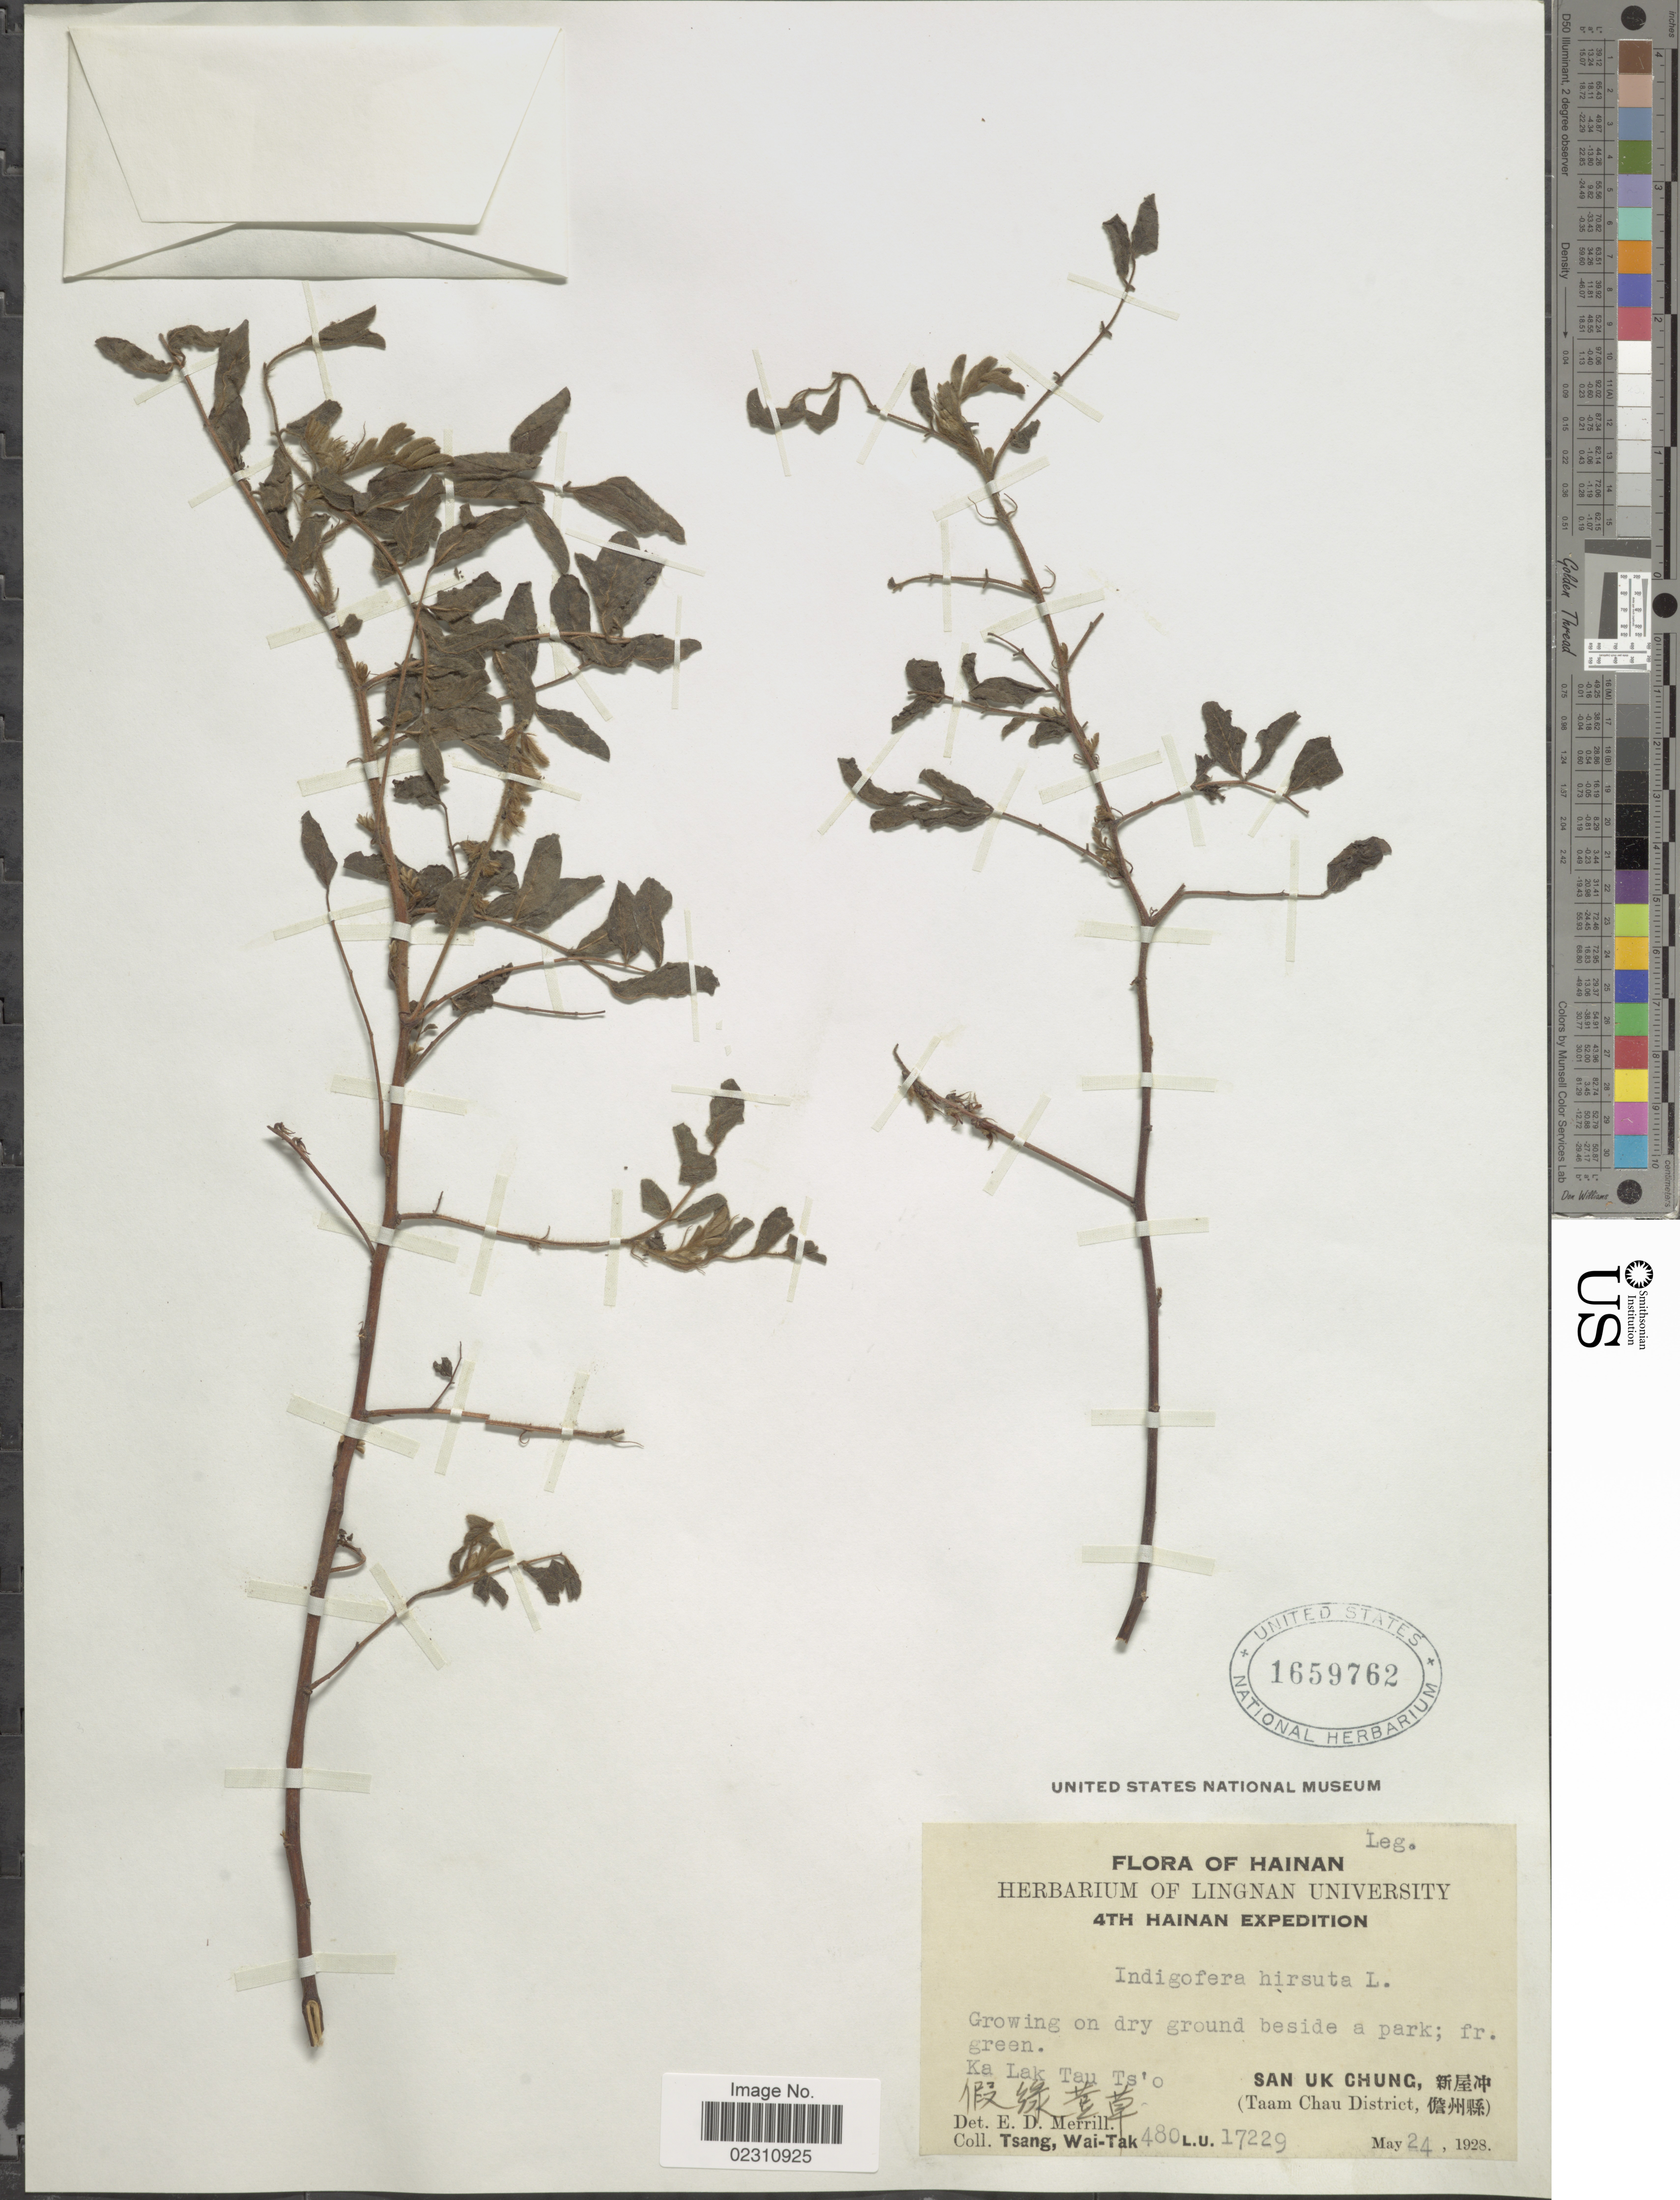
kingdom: Plantae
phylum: Tracheophyta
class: Magnoliopsida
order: Fabales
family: Fabaceae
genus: Indigofera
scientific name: Indigofera hirsuta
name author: L.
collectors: W. T. Tsang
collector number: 480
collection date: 1928-05-24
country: China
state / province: Hainan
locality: Hainan, San Uk Chung, X, (Taam Chau District, X).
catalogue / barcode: US 1659762